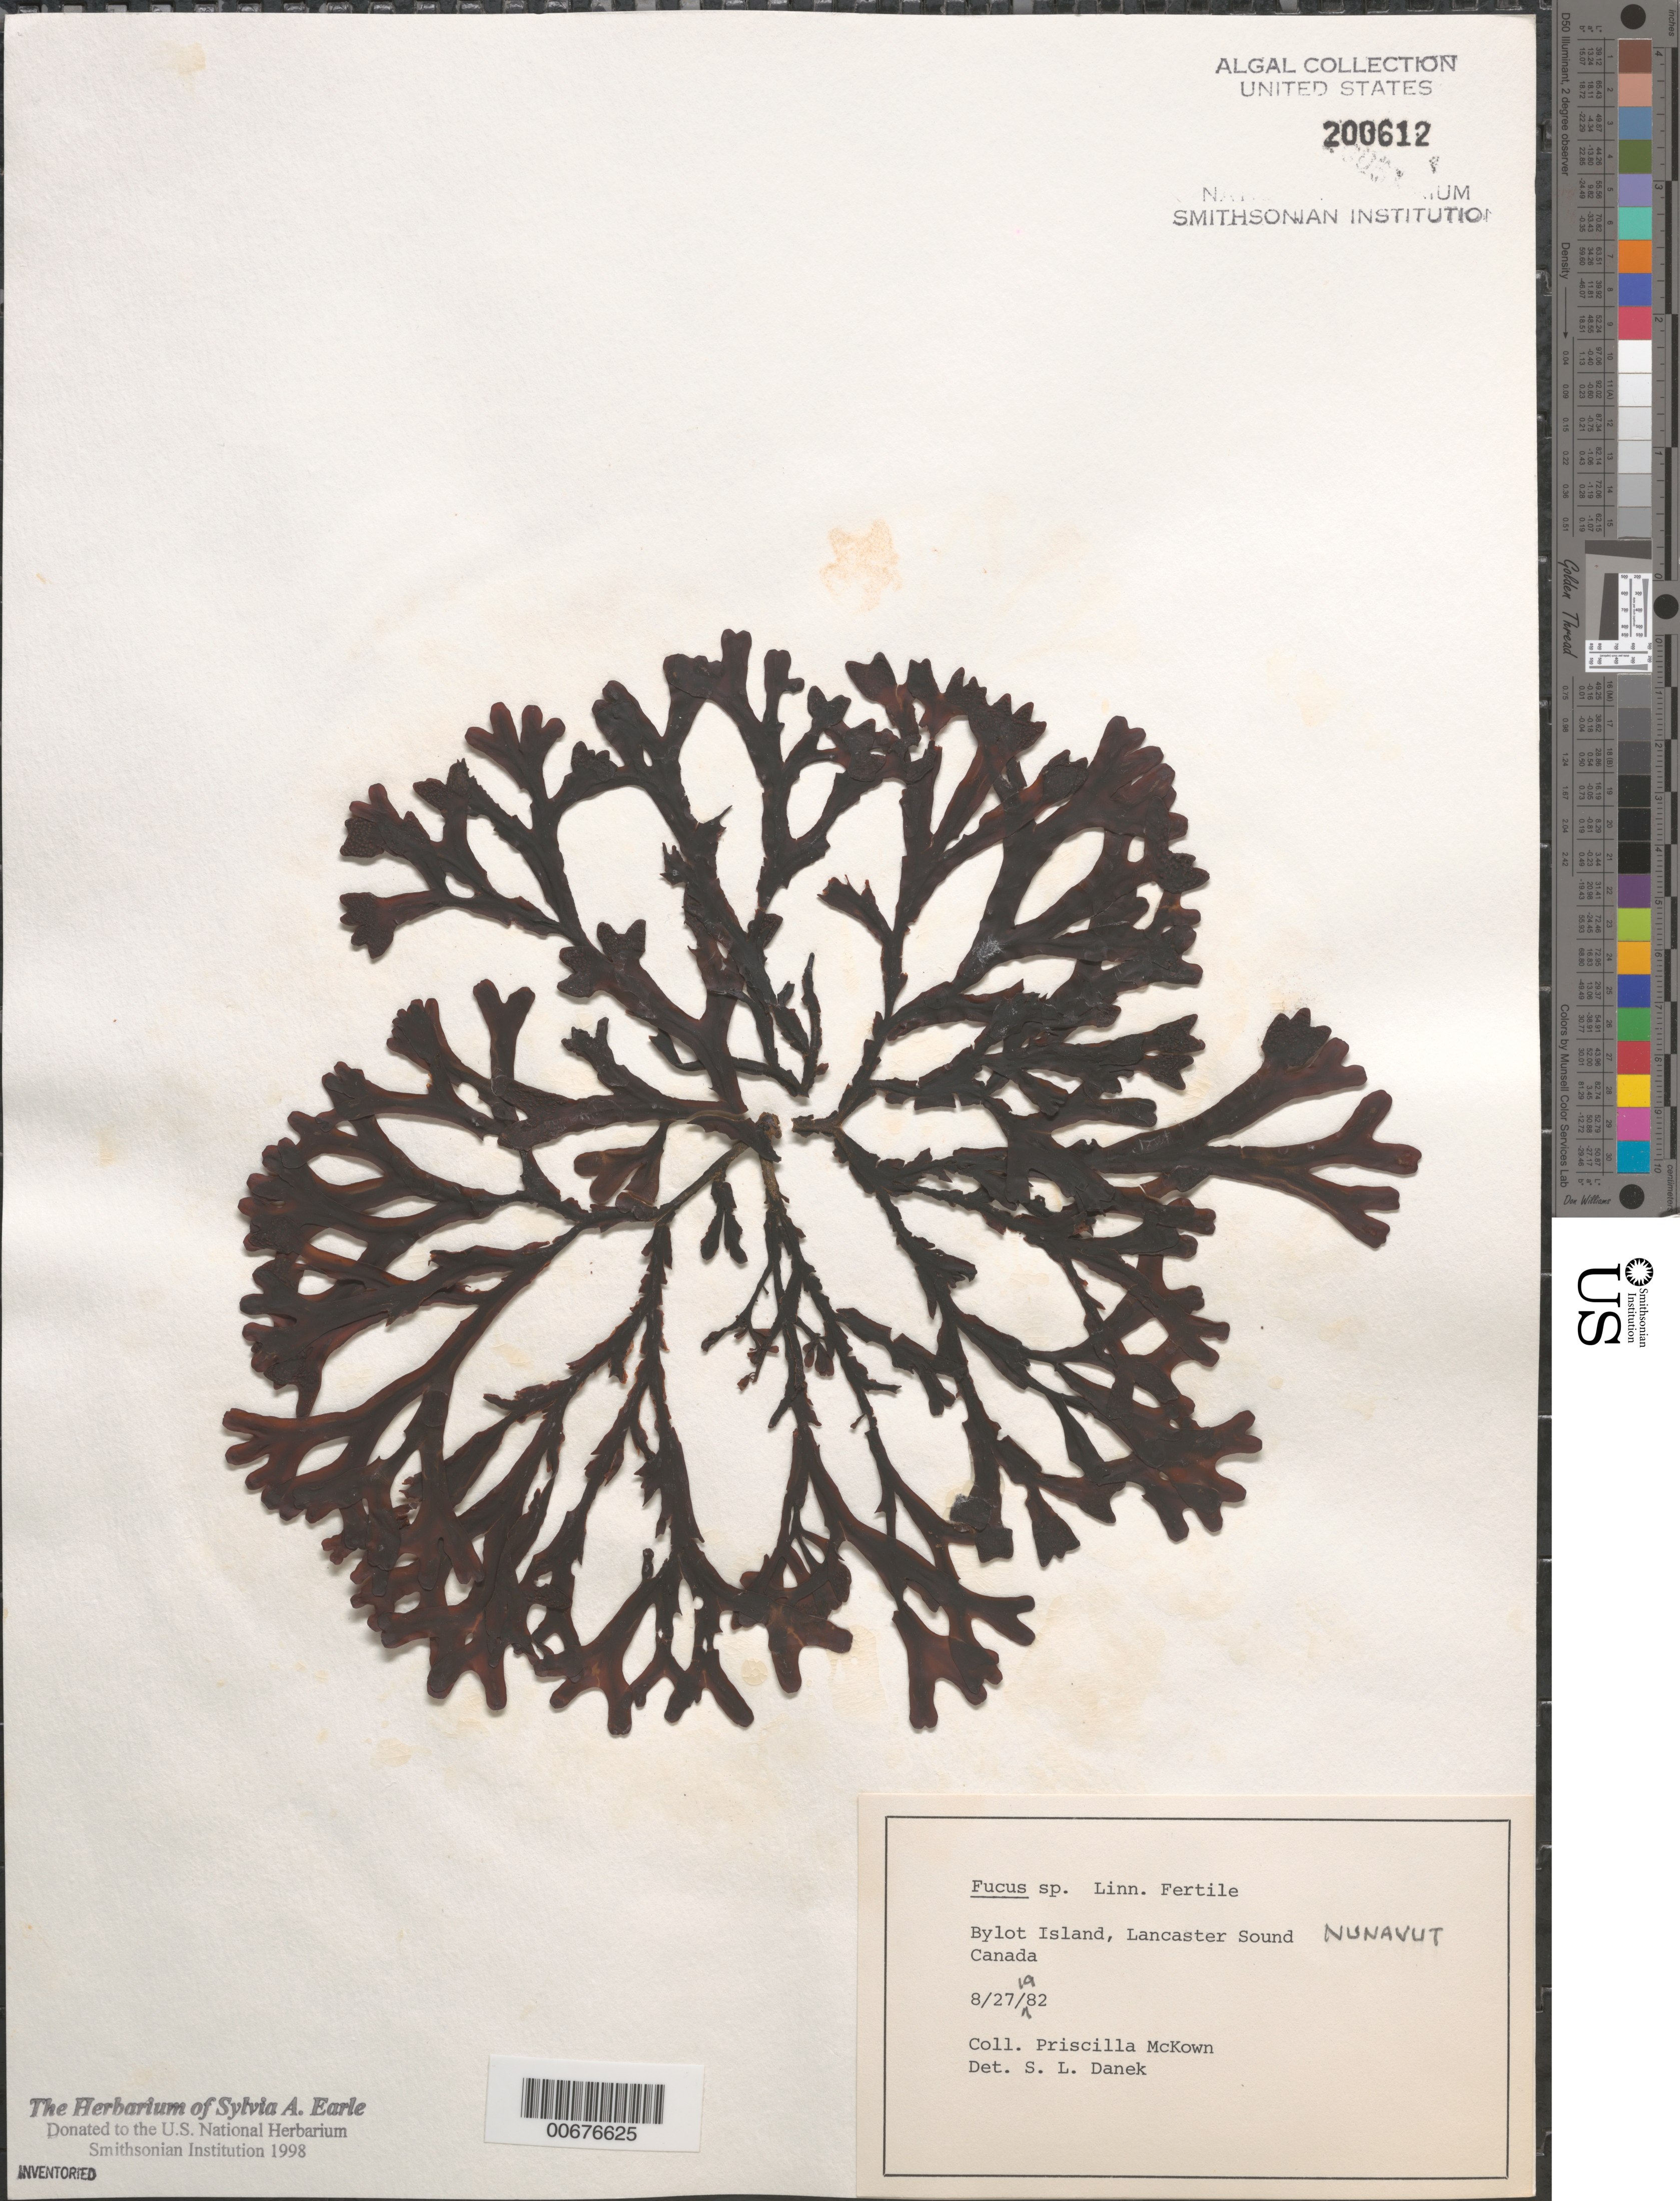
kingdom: Chromista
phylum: Ochrophyta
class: Phaeophyceae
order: Fucales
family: Fucaceae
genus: Fucus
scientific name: Fucus sp.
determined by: Danek, S. L.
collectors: P. McKown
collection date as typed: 27 Aug 1982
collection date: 1982-08-27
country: Canada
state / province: Nunavut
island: Bylot Island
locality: Lancaster Sound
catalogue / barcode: US 200612